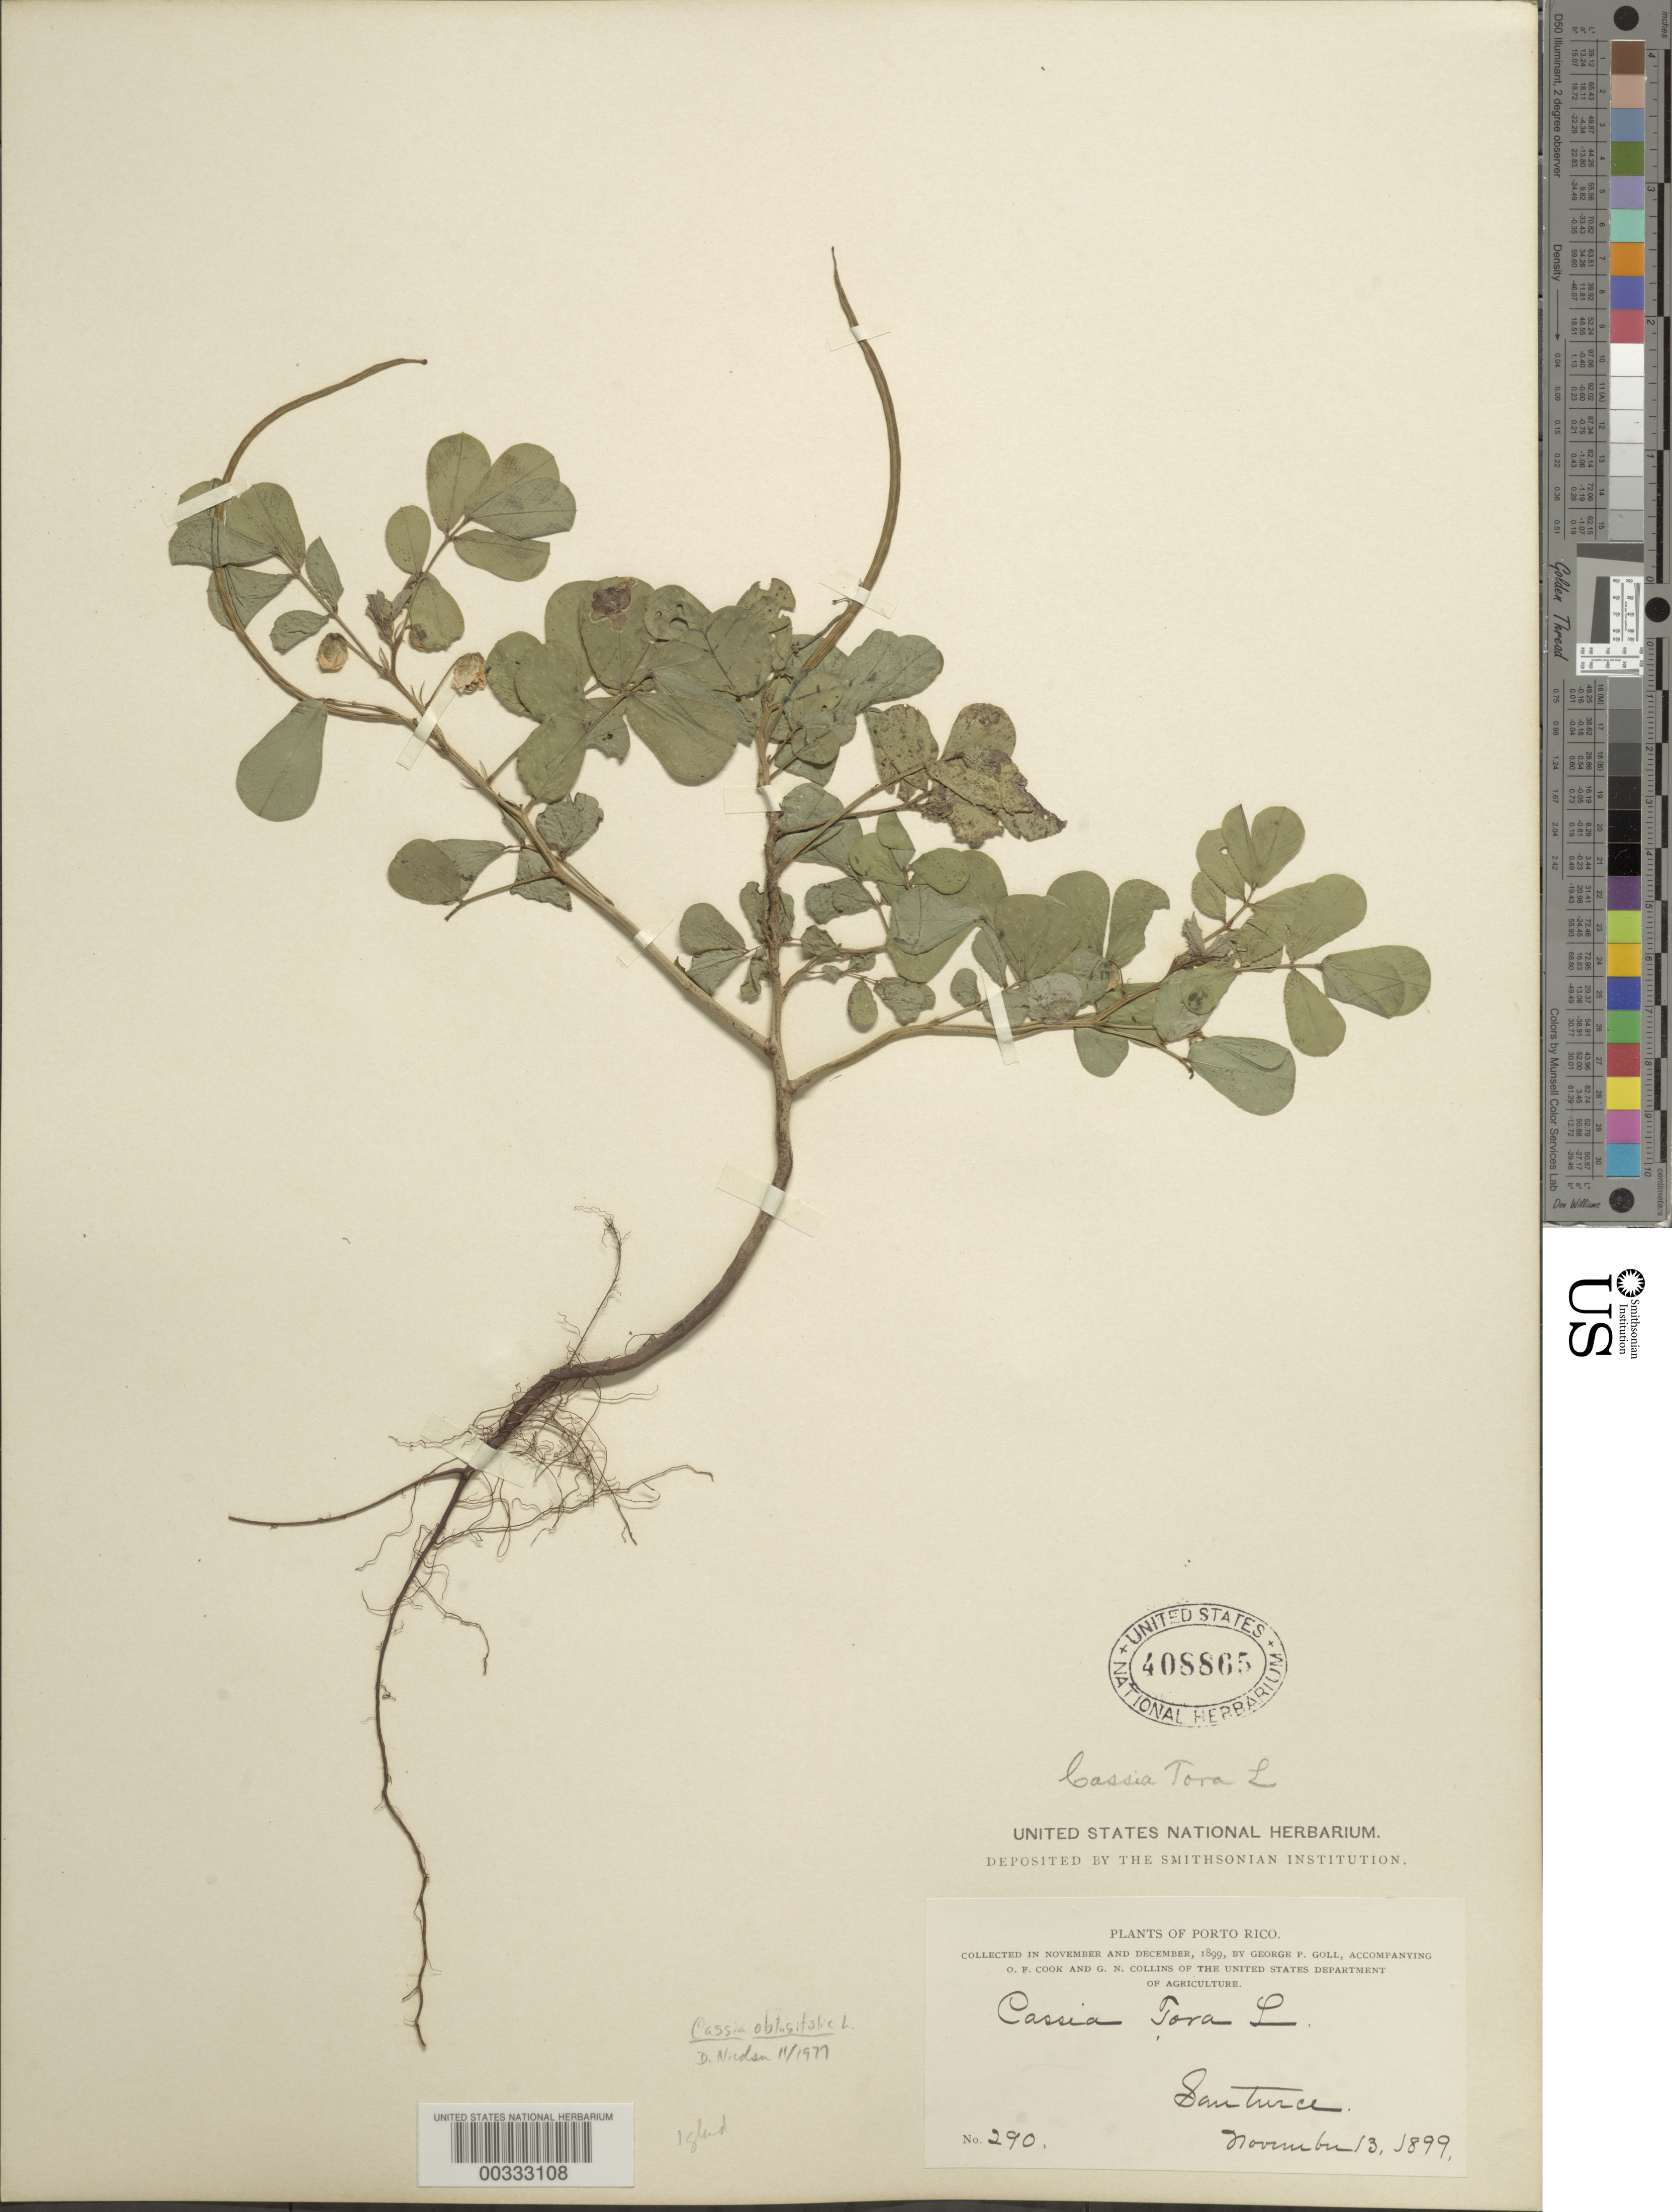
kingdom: Plantae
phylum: Tracheophyta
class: Magnoliopsida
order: Fabales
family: Fabaceae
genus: Senna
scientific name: Senna obtusifolia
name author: (L.) H.S. Irwin & Barneby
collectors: G. Goll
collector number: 290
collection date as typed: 13 Nov 1899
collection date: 1899-11-13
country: Puerto Rico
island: Greater Antilles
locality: Santurce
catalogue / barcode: US 408865